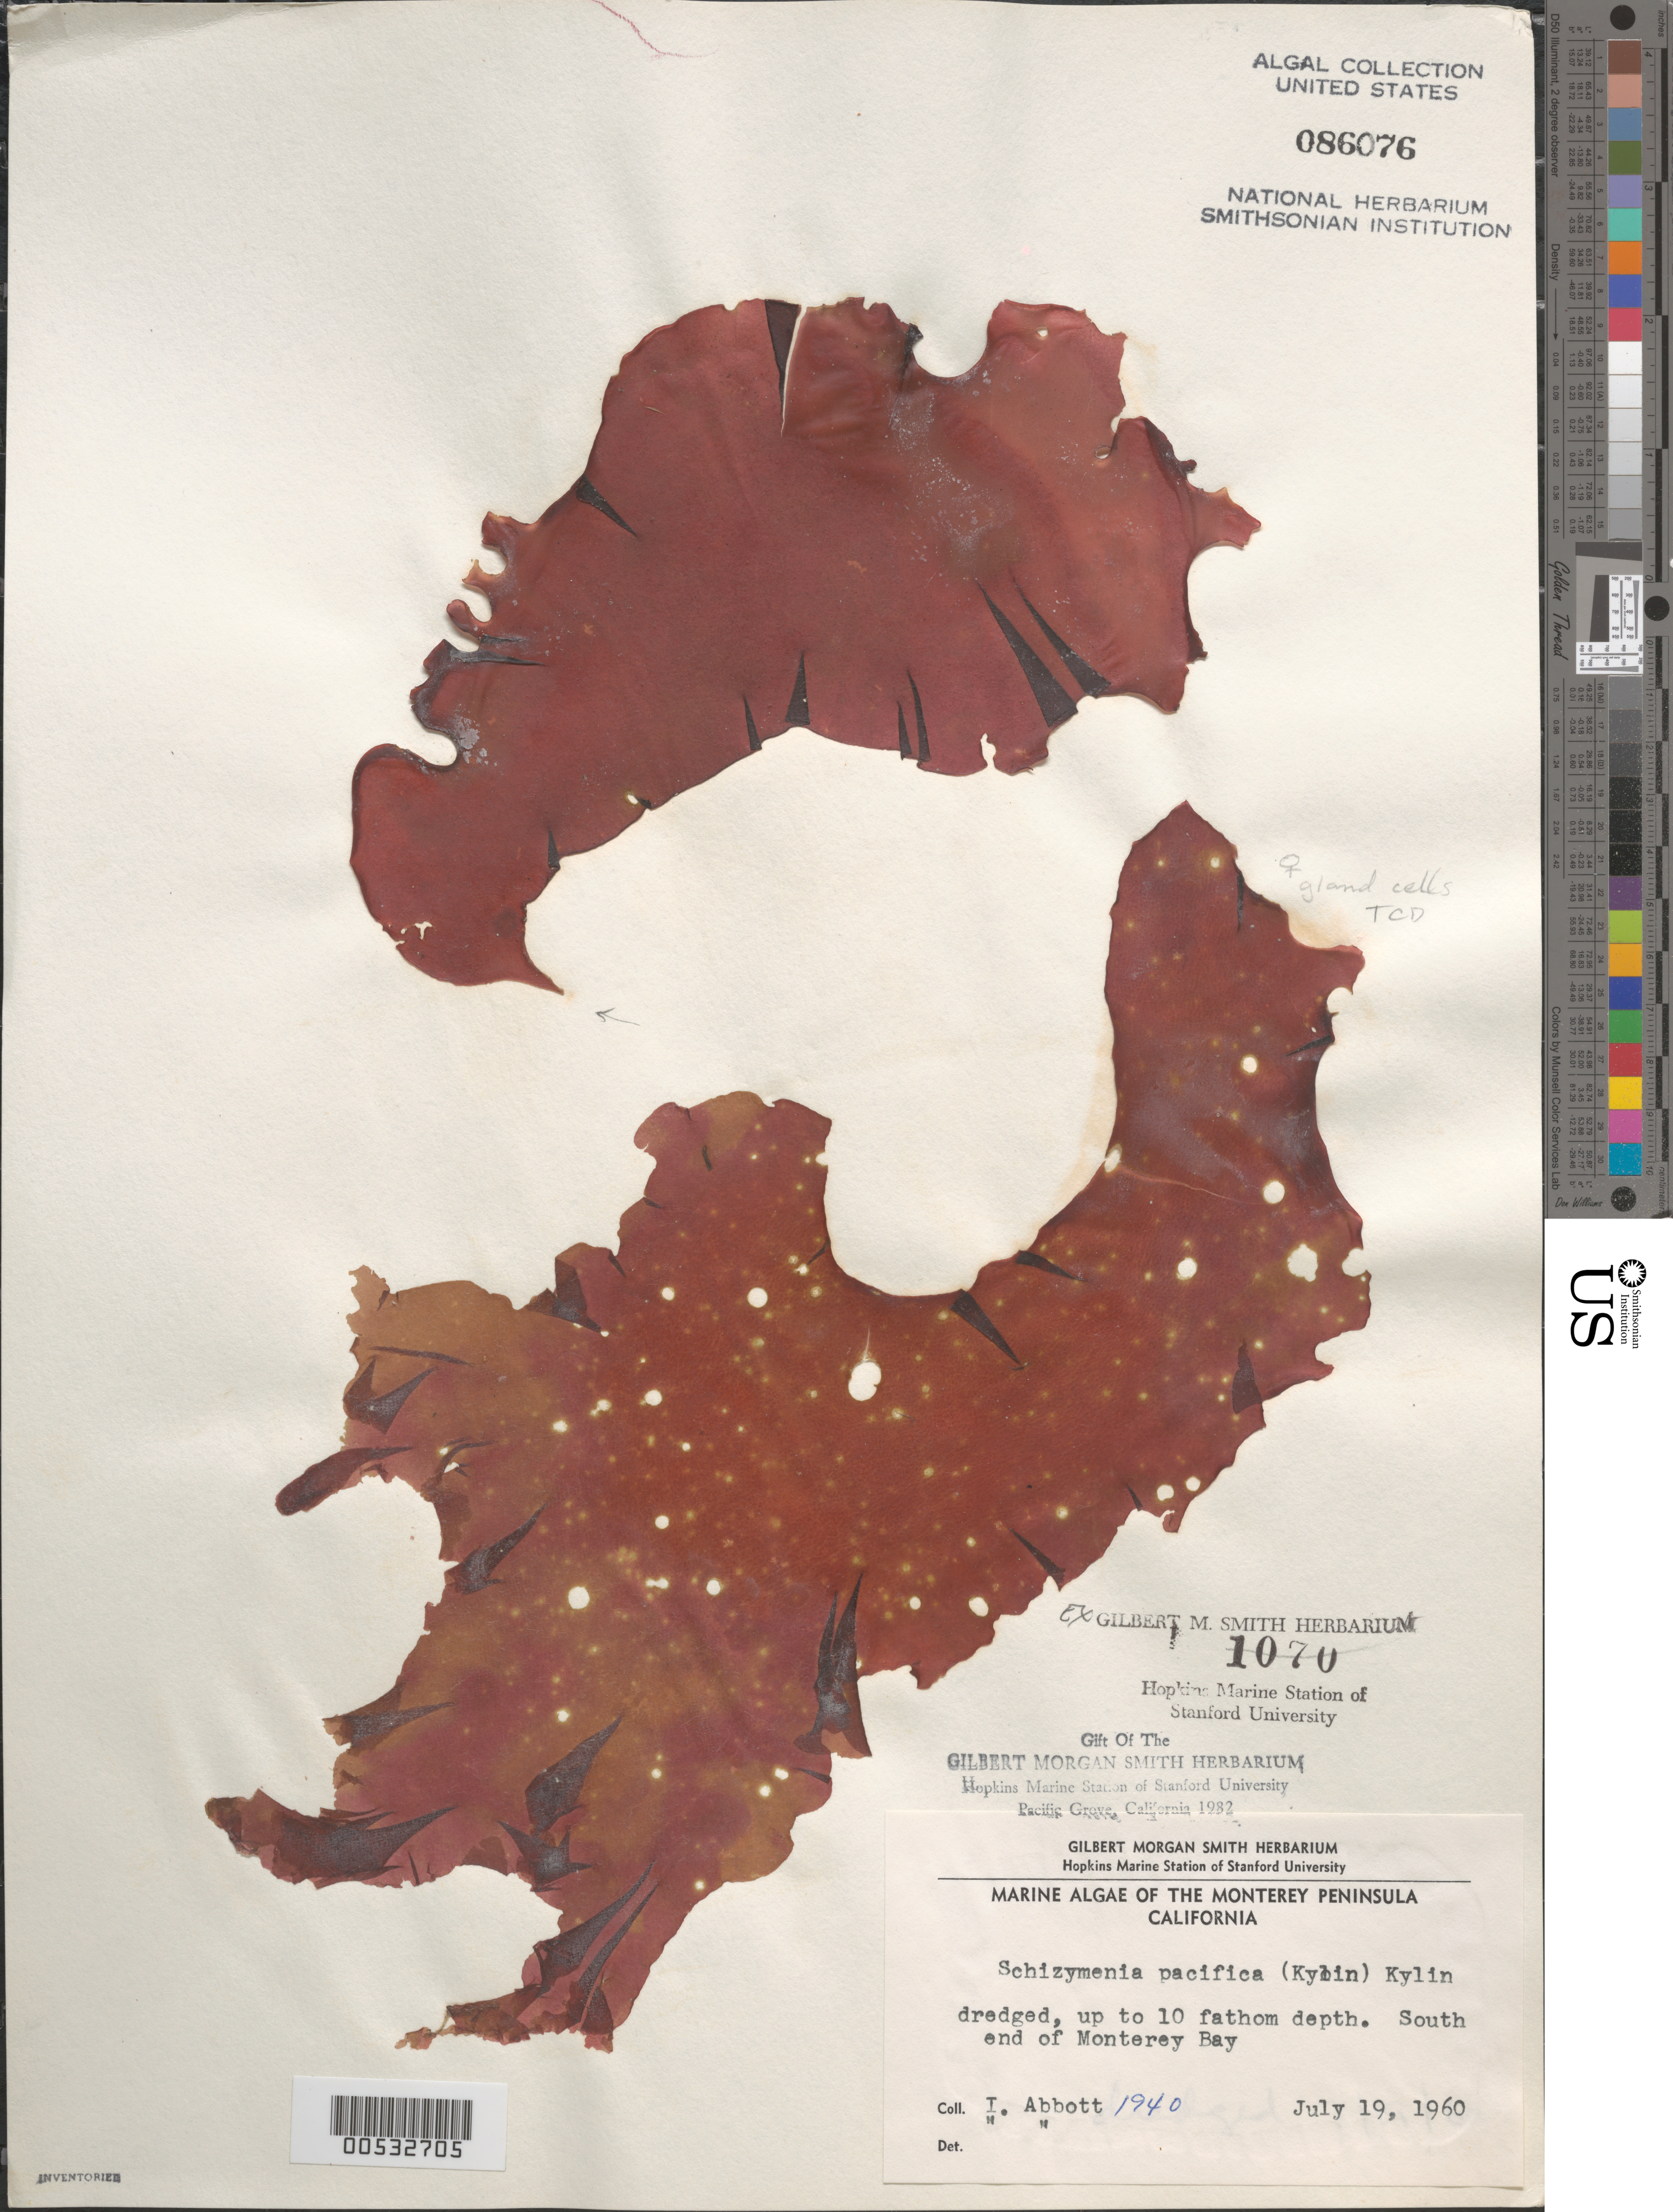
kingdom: Plantae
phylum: Rhodophyta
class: Florideophyceae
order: Nemastomatales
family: Schizymeniaceae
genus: Schizymenia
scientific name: Schizymenia pacifica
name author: (Kylin) Kylin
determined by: Abbott, Isabella A.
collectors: I. A. Abbott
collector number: IAA 1940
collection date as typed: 19 Jul 1960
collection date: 1960-07-19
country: United States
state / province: California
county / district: Monterey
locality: Monterey Bay, south end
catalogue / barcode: US 86076